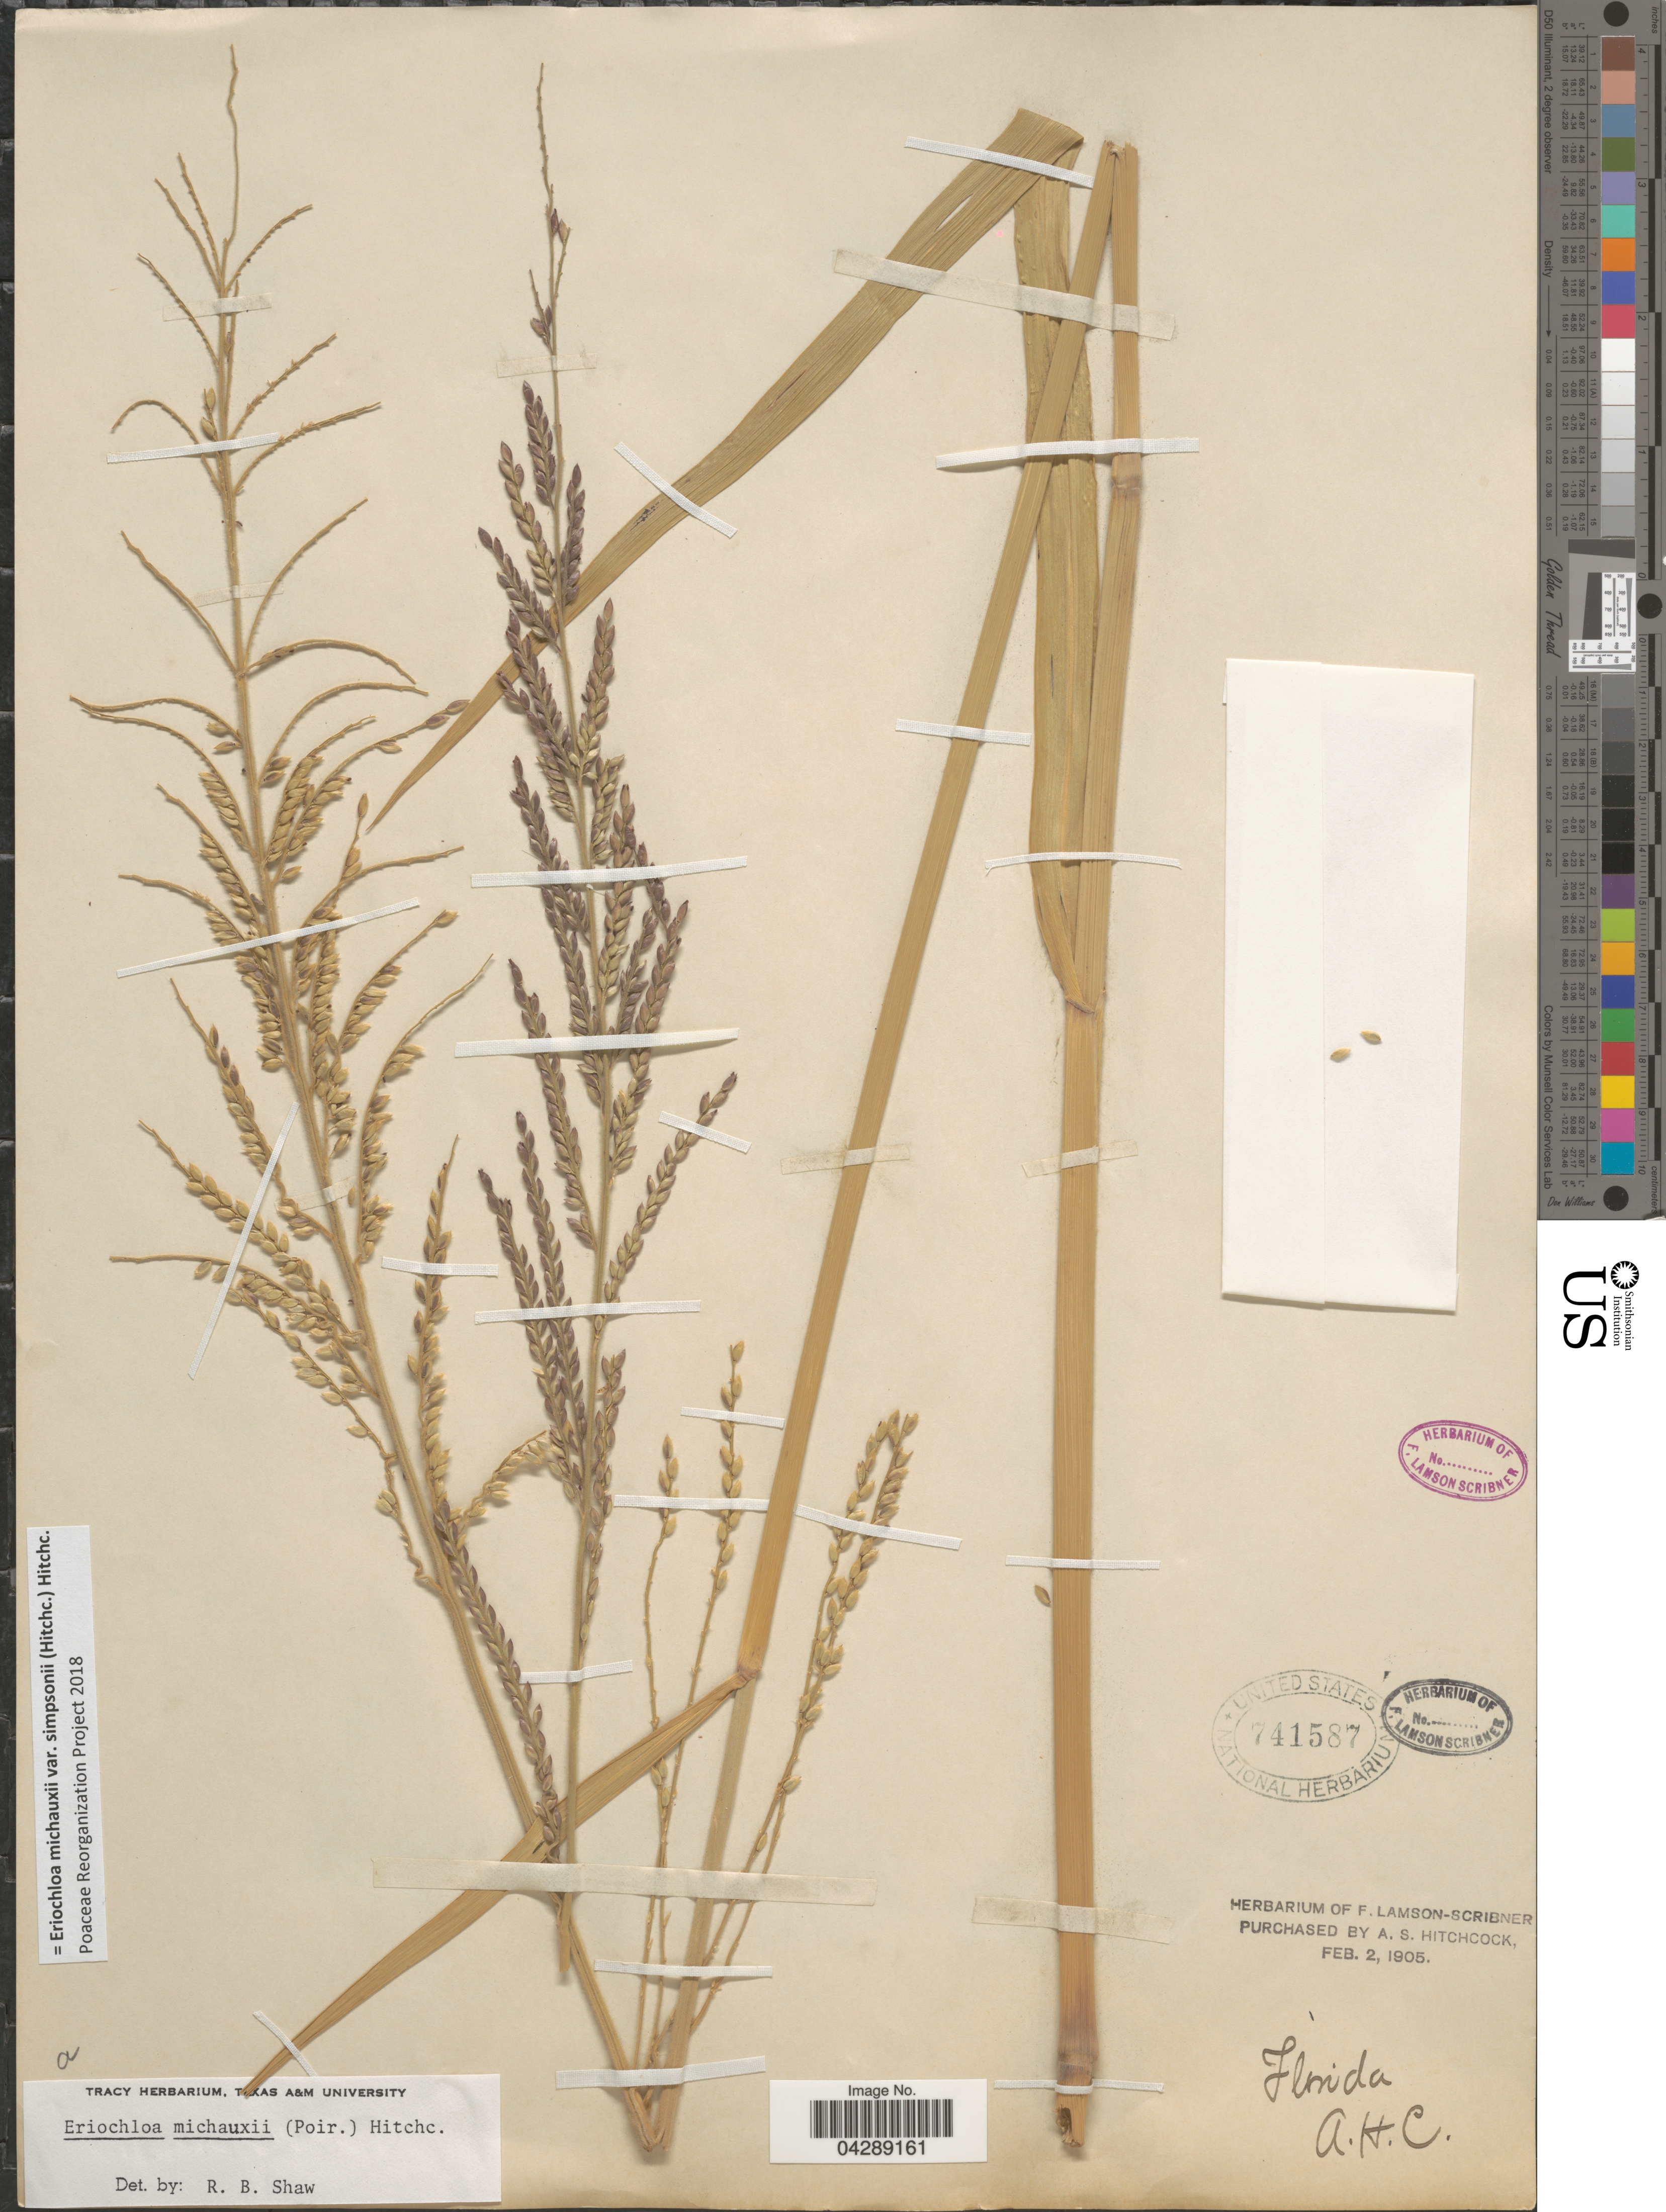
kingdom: Plantae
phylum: Tracheophyta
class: Liliopsida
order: Poales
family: Poaceae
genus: Eriochloa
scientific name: Eriochloa michauxii var. simpsonii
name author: Hitchc.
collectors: ex herb. F. Lamson Scribner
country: United States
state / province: Florida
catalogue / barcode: US 741587